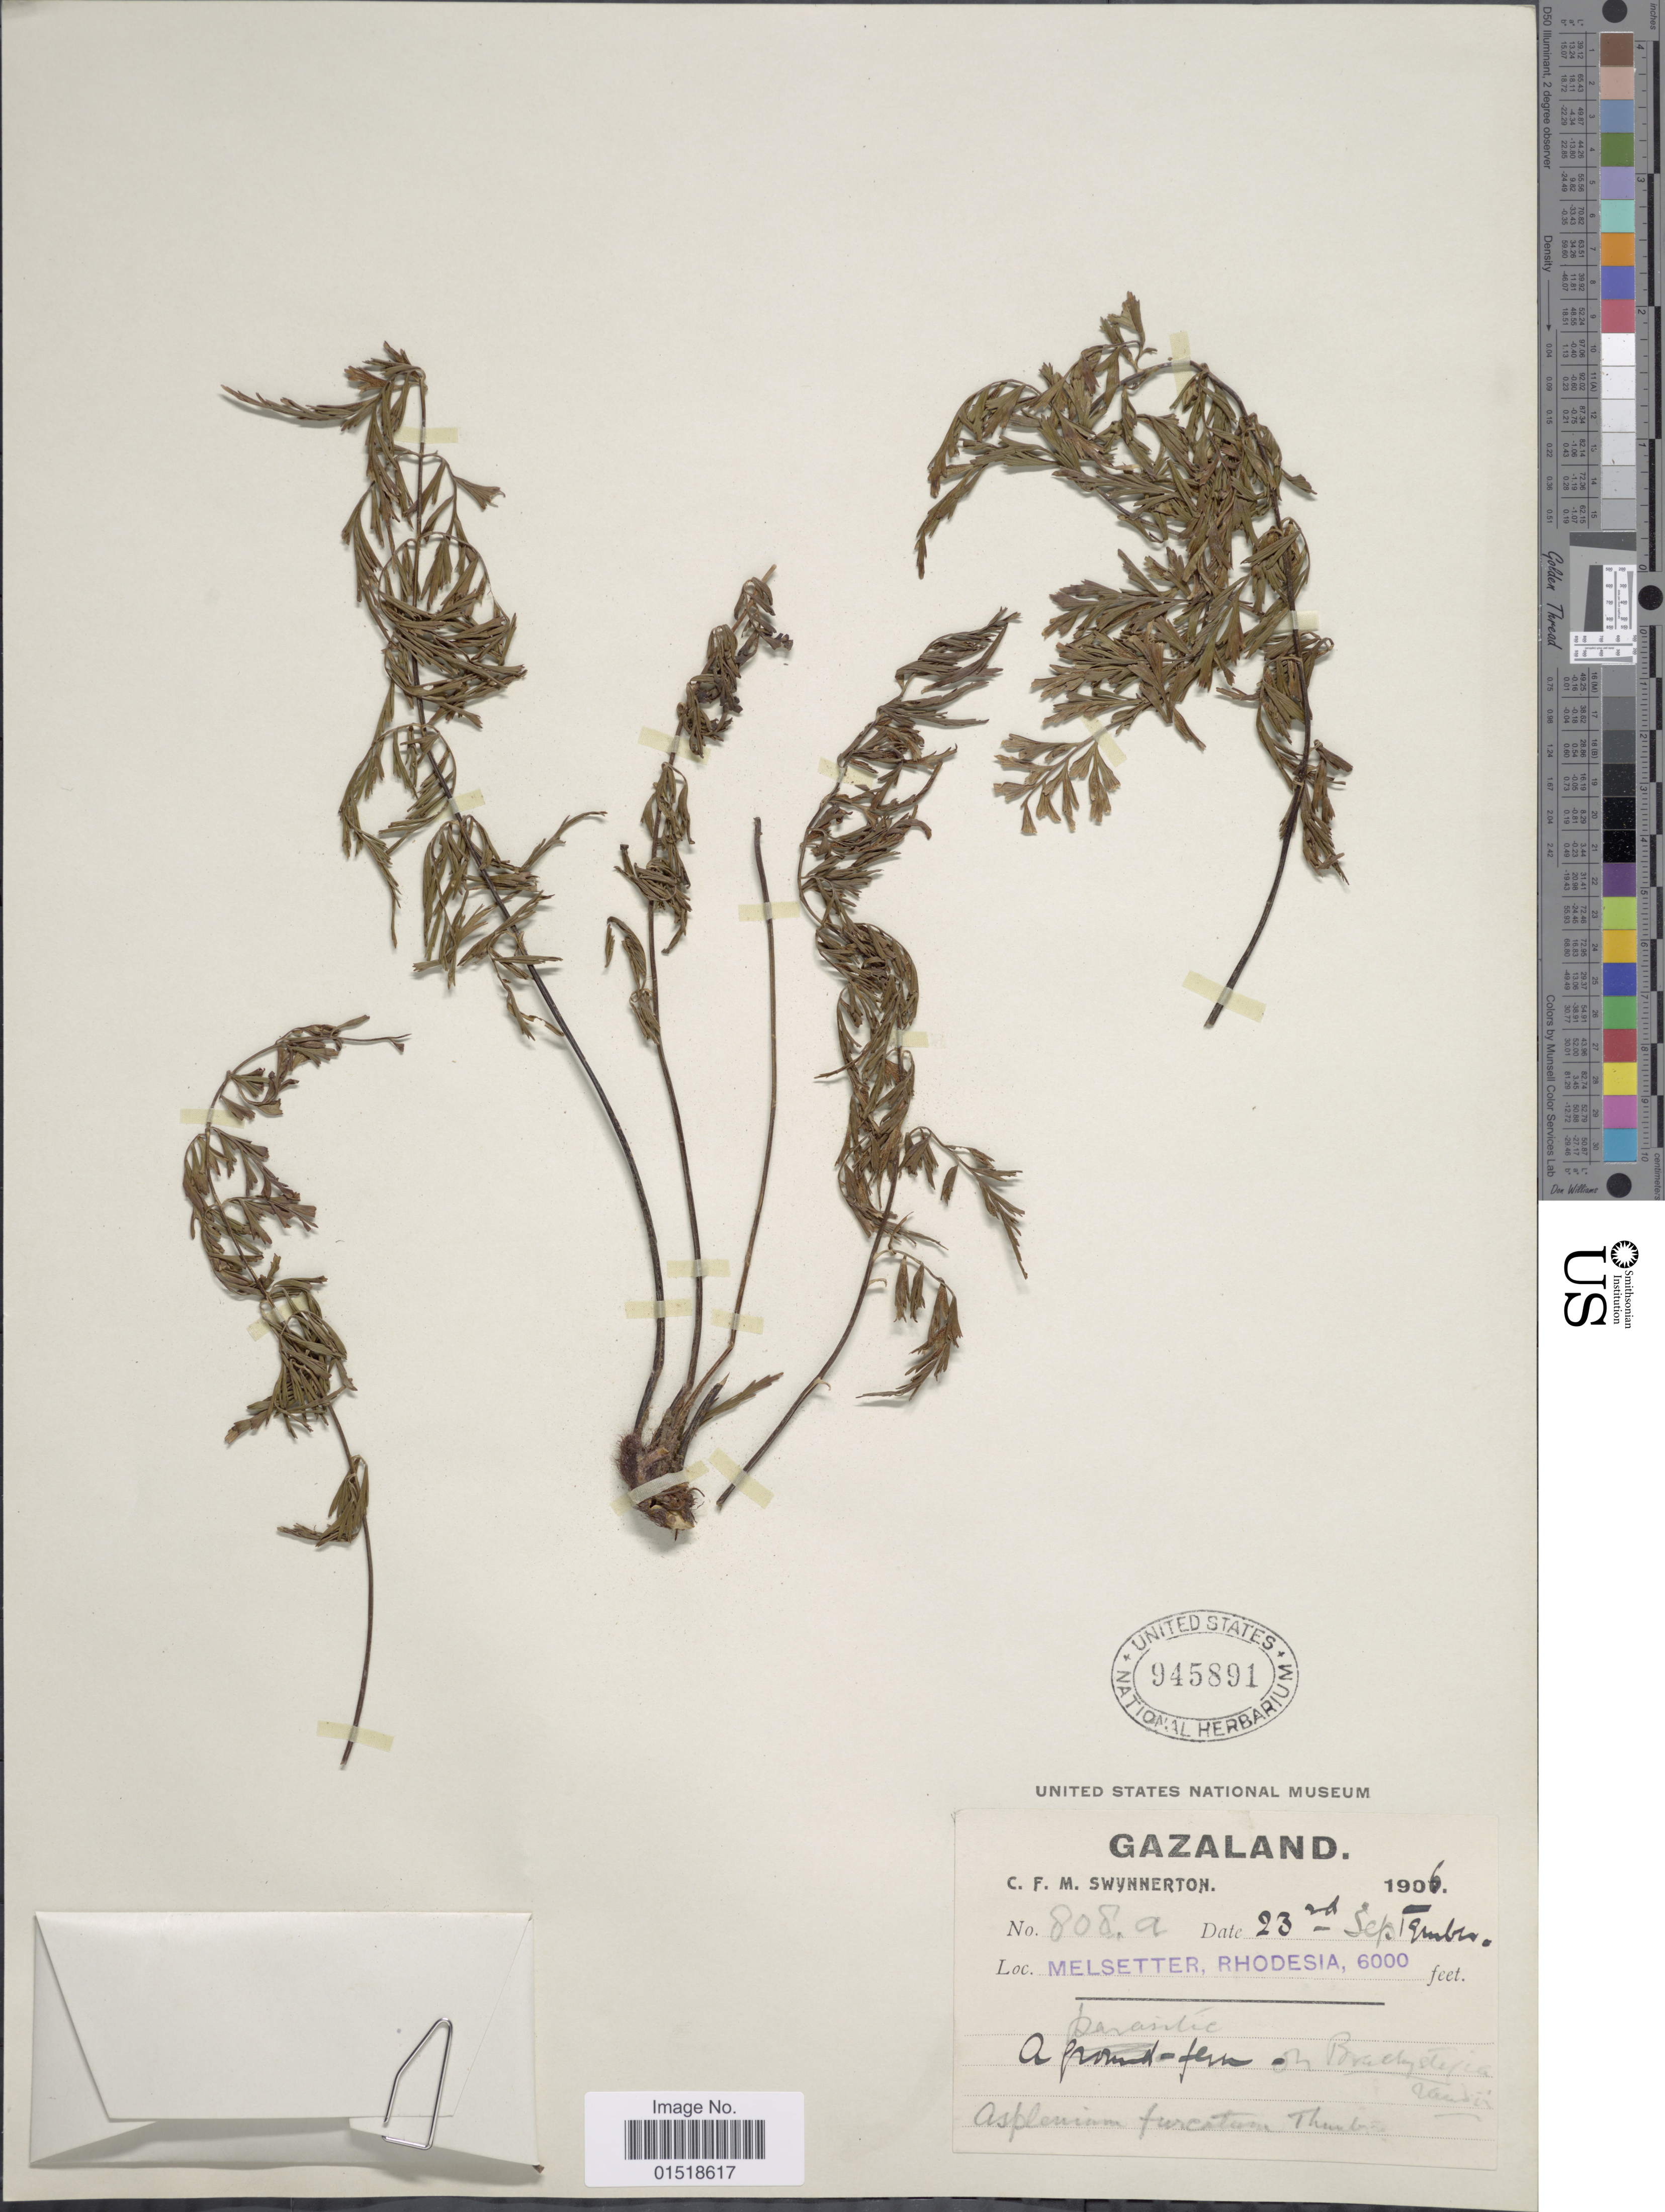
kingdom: Plantae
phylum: Tracheophyta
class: Polypodiopsida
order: Polypodiales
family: Aspleniaceae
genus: Asplenium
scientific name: Asplenium aethiopicum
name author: (Burm. f.) Bech.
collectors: C. Swynnerton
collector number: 808a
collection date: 1906-09-23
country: Zimbabwe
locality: Gazaland. Melsetter, Rhodeisa.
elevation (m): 1829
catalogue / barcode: US 945891